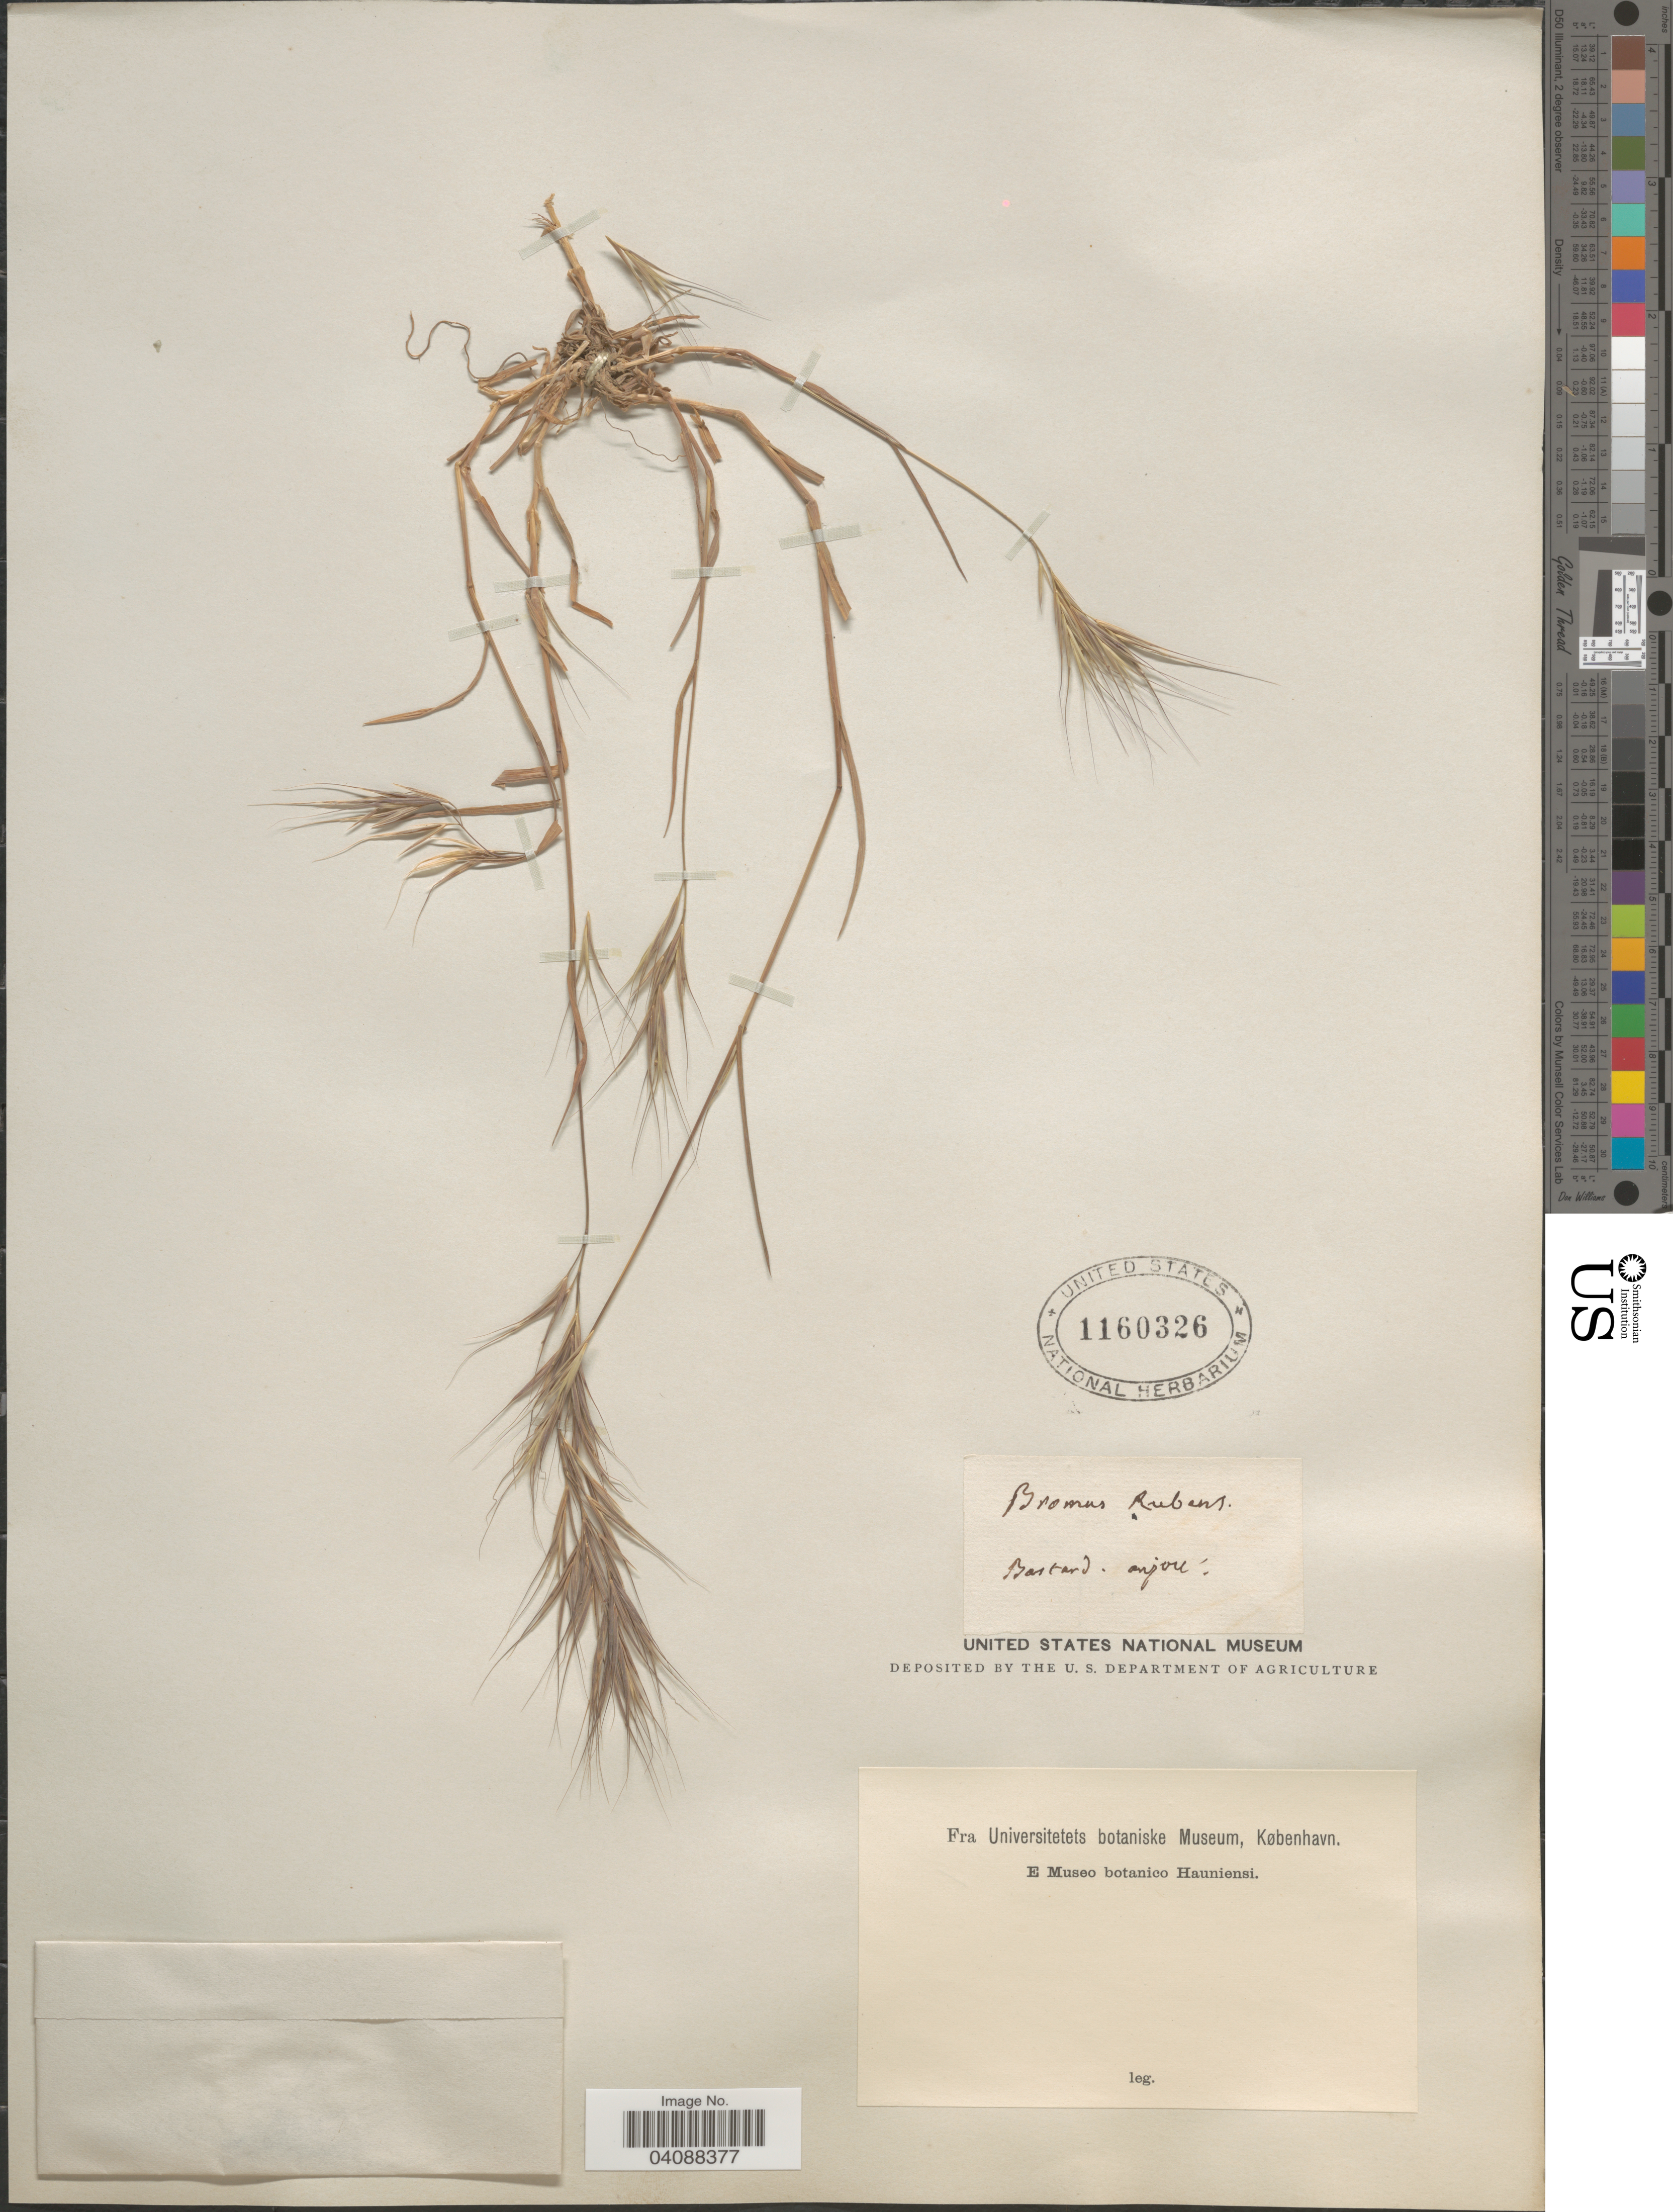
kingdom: Plantae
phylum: Tracheophyta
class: Liliopsida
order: Poales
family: Poaceae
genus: Bromus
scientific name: Bromus rubens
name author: L.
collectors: Bastard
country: France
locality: Anjou.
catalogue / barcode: US 1160326